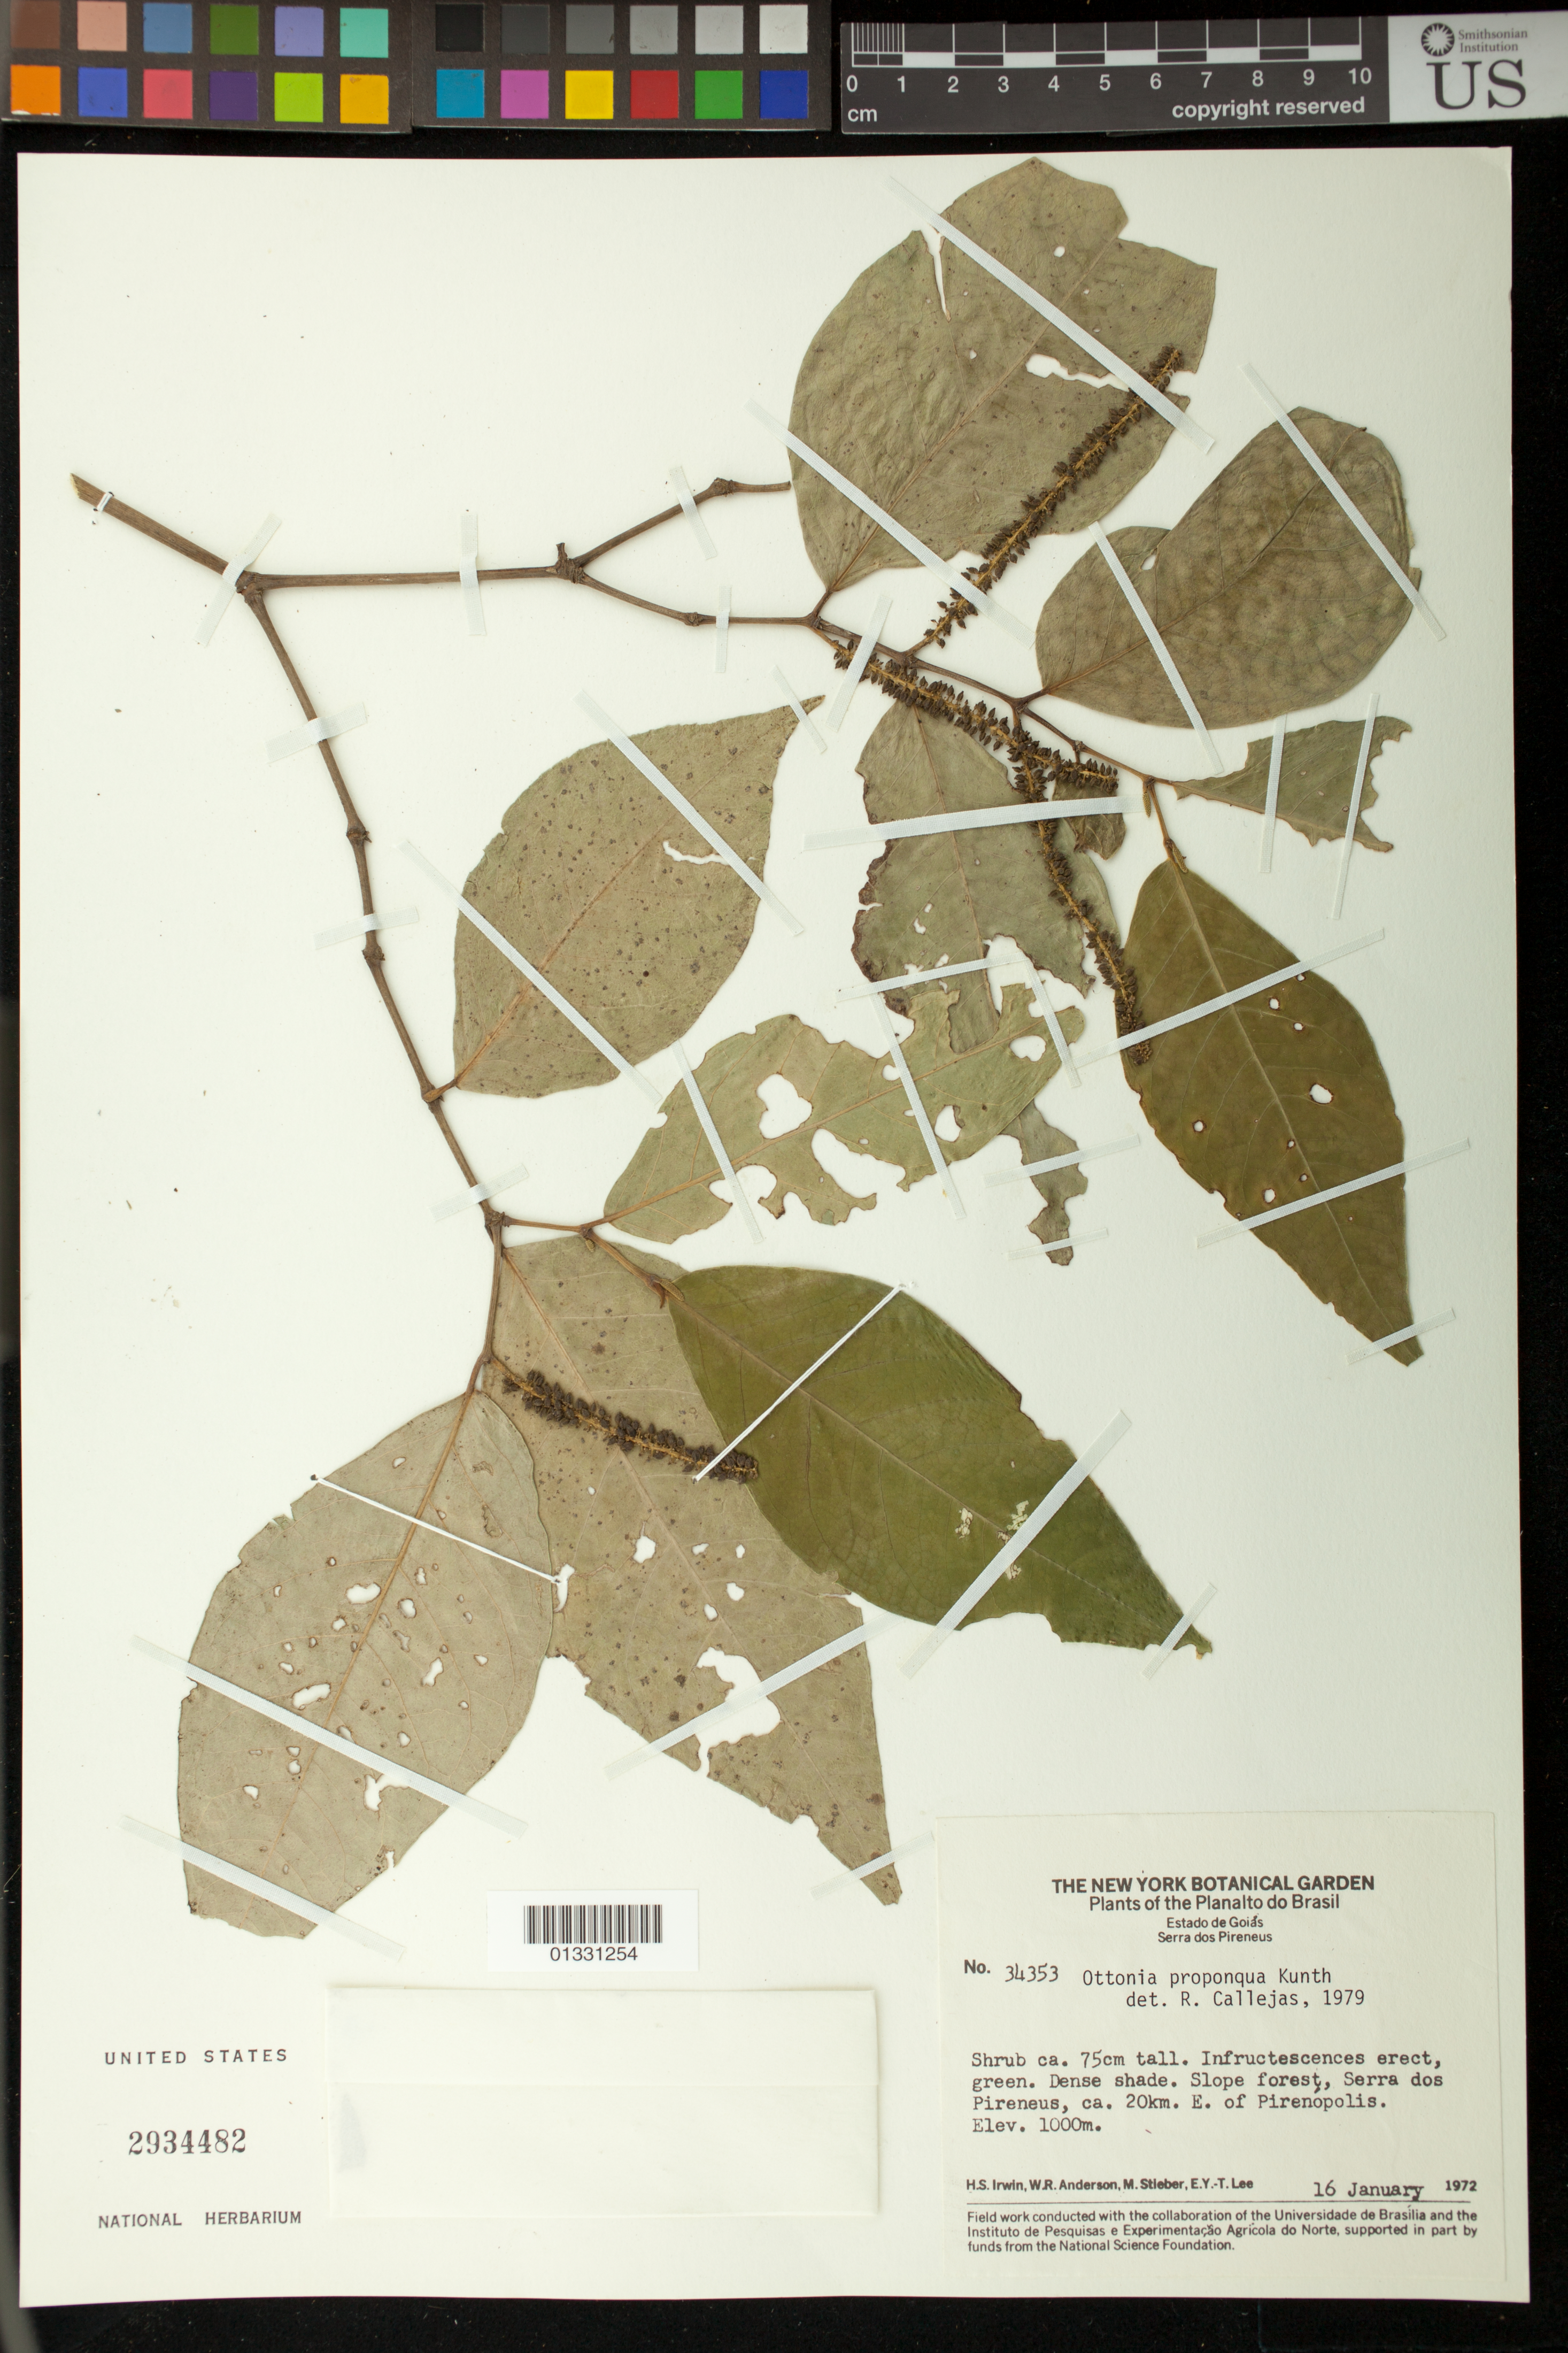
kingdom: Plantae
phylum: Tracheophyta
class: Magnoliopsida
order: Piperales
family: Piperaceae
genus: Piper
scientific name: Piper propinquum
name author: C. DC.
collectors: H. Irwin, W. R. Anderson, M. Stieber & E. Y. T. Lee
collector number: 34353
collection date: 1972-01-16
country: Brazil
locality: Serra dos Pireneus, ca. 20 Km E of Pirenópolis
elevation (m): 1000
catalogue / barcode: US 2934482